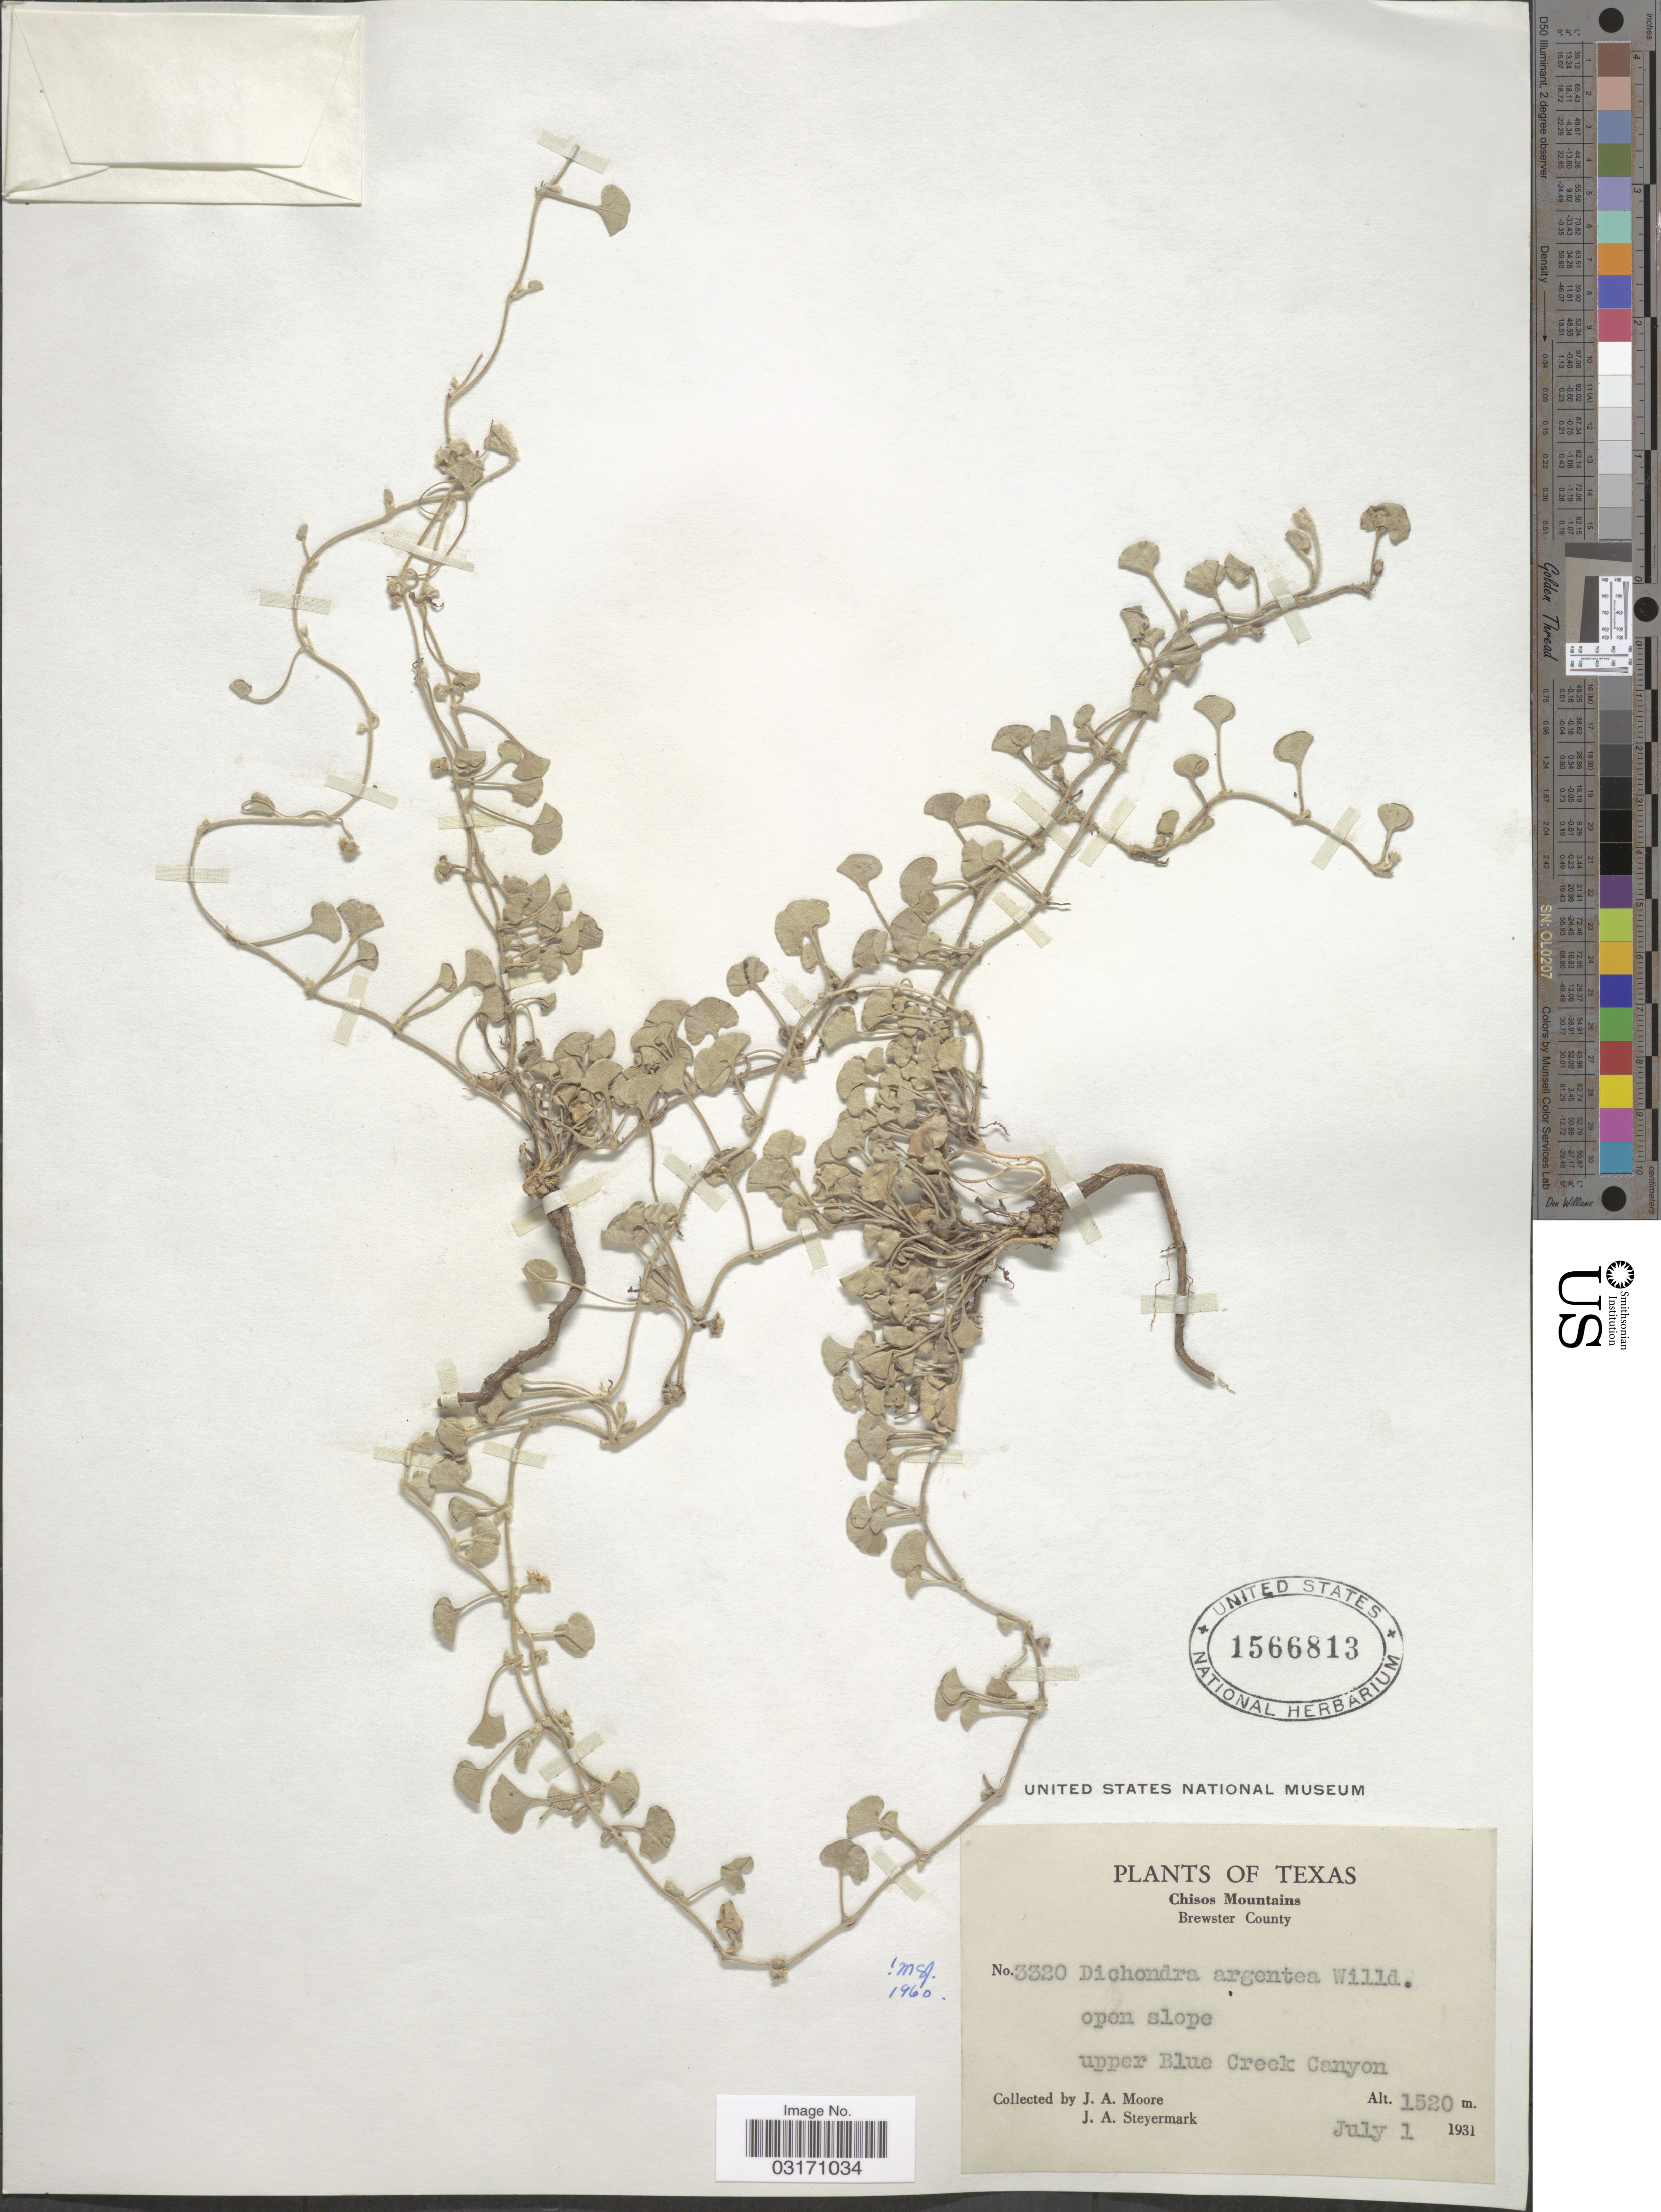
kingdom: Plantae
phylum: Tracheophyta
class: Magnoliopsida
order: Solanales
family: Convolvulaceae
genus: Dichondra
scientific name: Dichondra argentea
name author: Humb. & Bonpl. ex Willd.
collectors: J. A. Moore & J. Steyermark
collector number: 3320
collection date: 1931-07-01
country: United States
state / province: Texas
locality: Chisos Mountains Brewster County. Upper Blue Creek Canyon.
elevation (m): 1520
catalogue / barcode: US 1566813